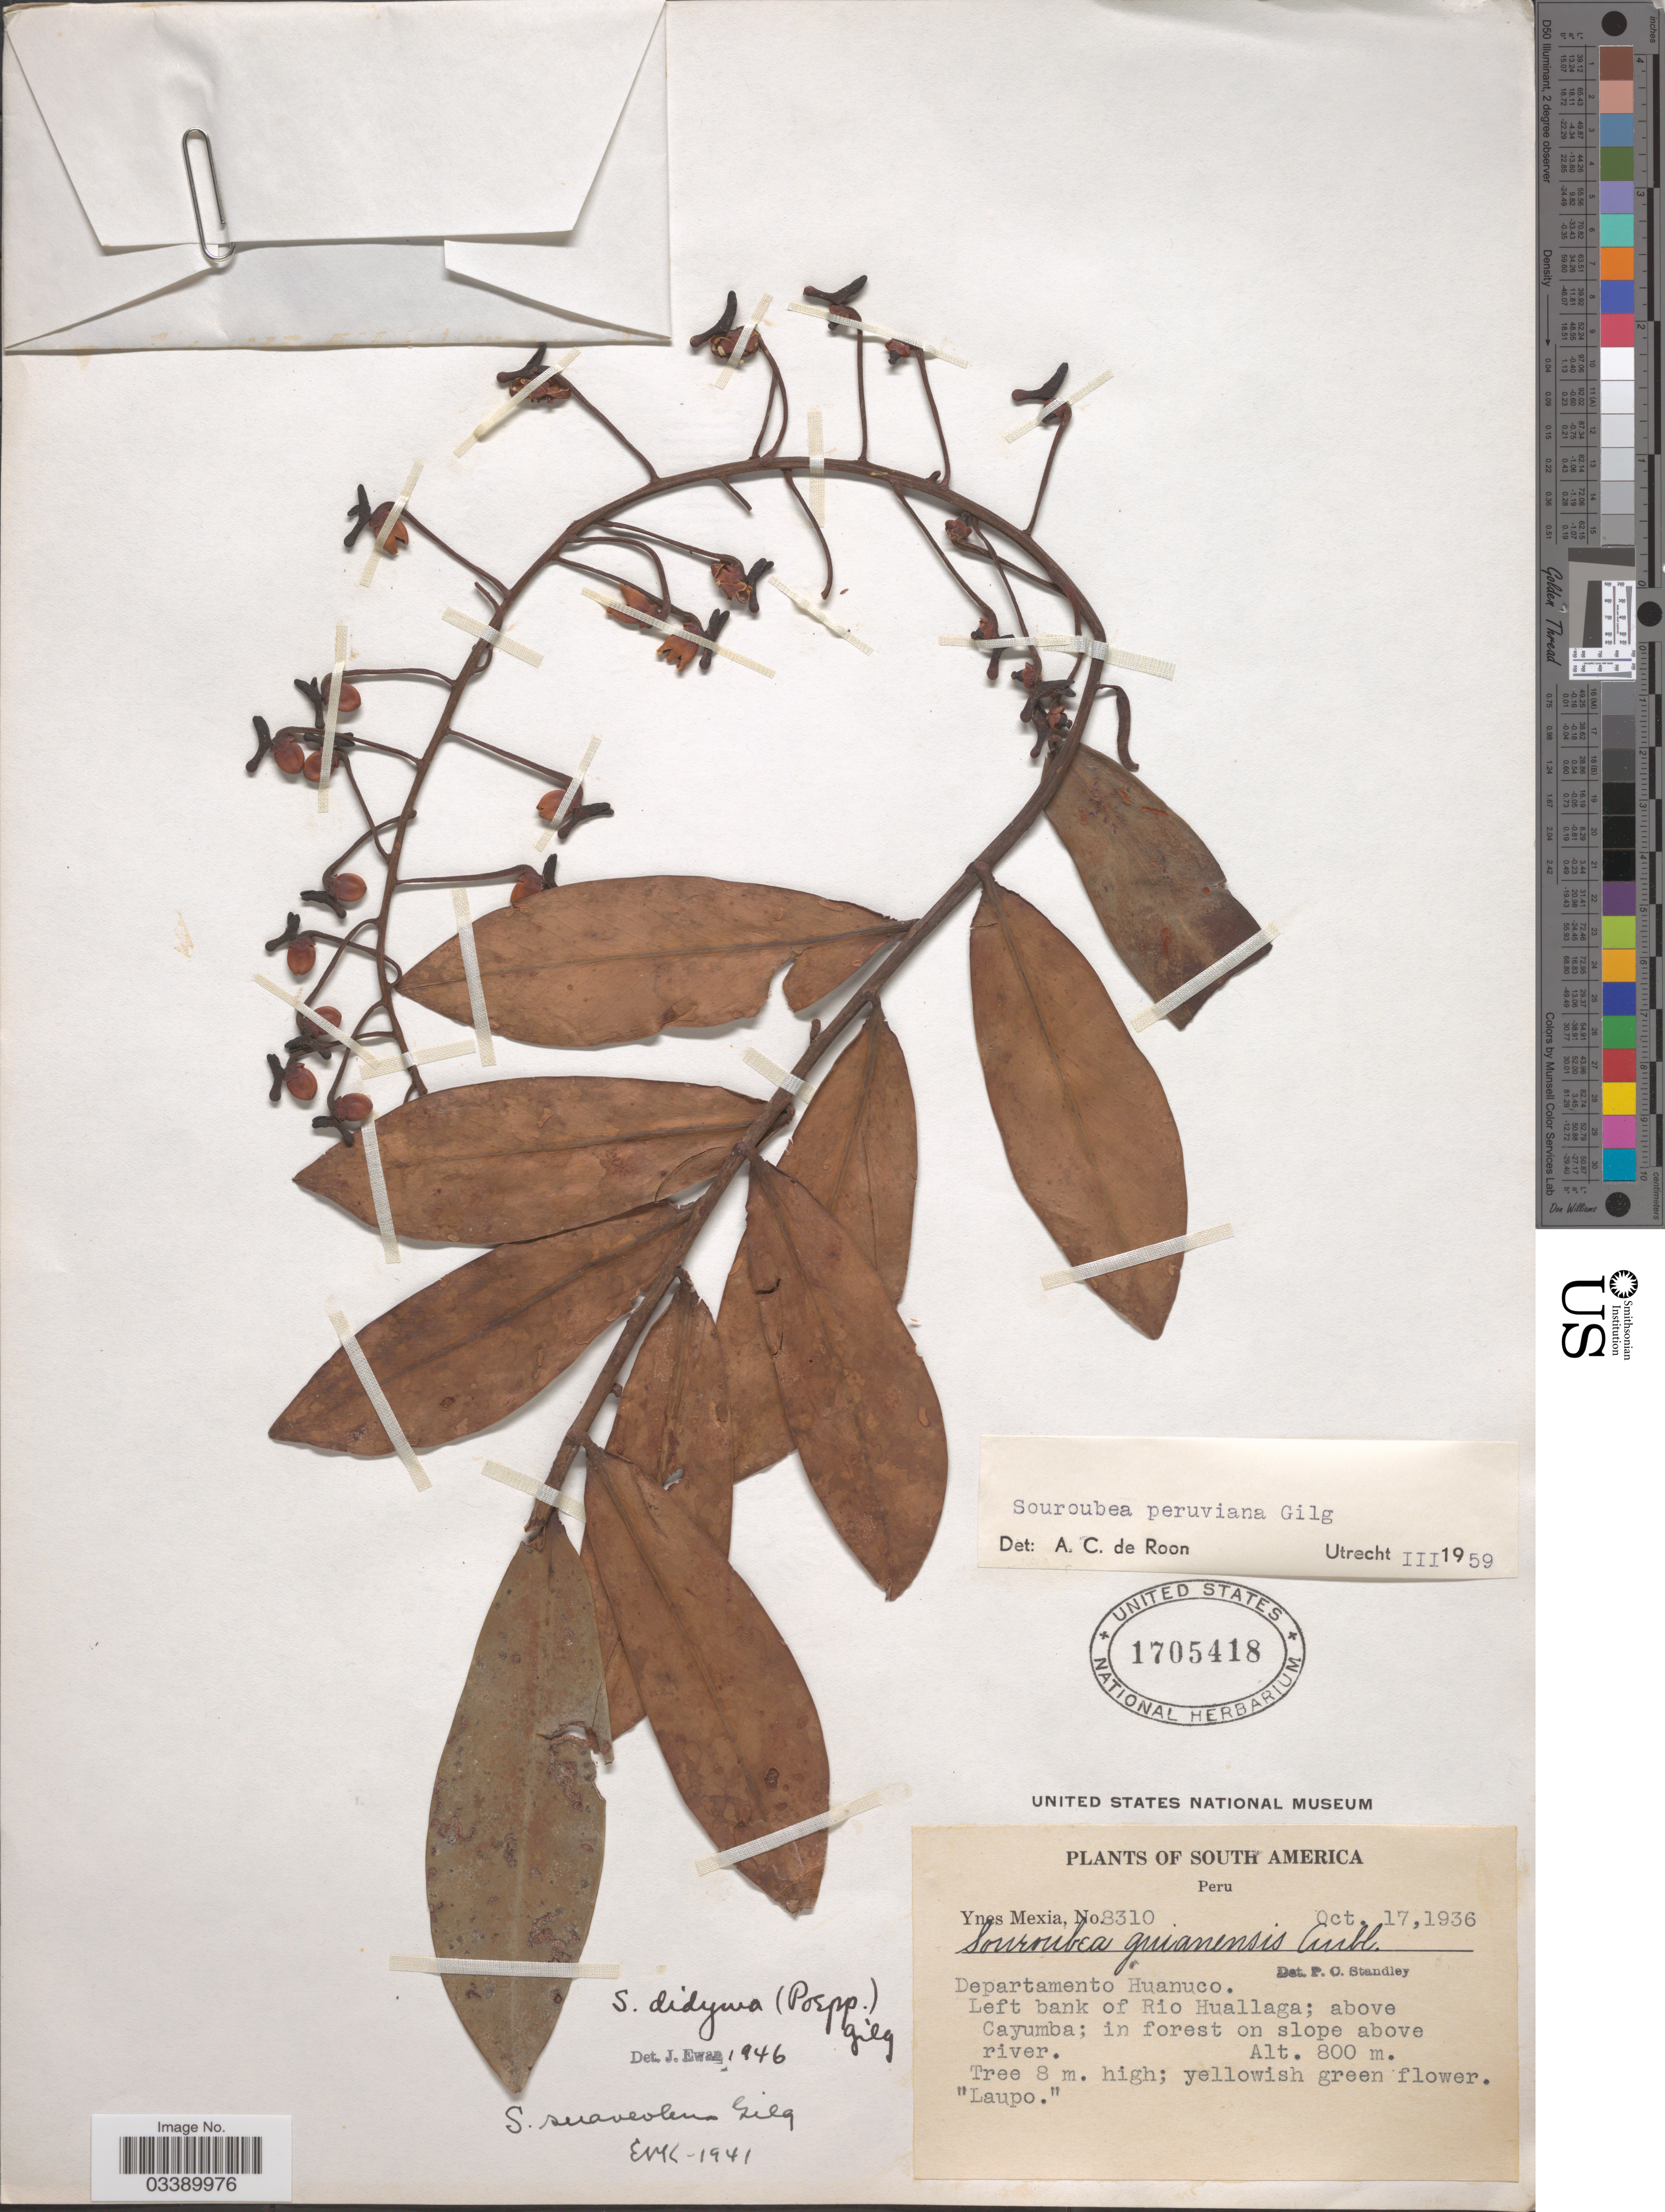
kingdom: Plantae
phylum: Tracheophyta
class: Magnoliopsida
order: Ericales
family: Marcgraviaceae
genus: Souroubea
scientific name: Souroubea peruviana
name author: Gilg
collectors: Y. Mexia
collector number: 8310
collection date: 1936-10-17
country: Peru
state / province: Huánuco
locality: Departamento Huanuco. Left bank of Rio Huallaga; above Cayumba; in forest on slope above river.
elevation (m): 800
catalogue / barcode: US 1705418